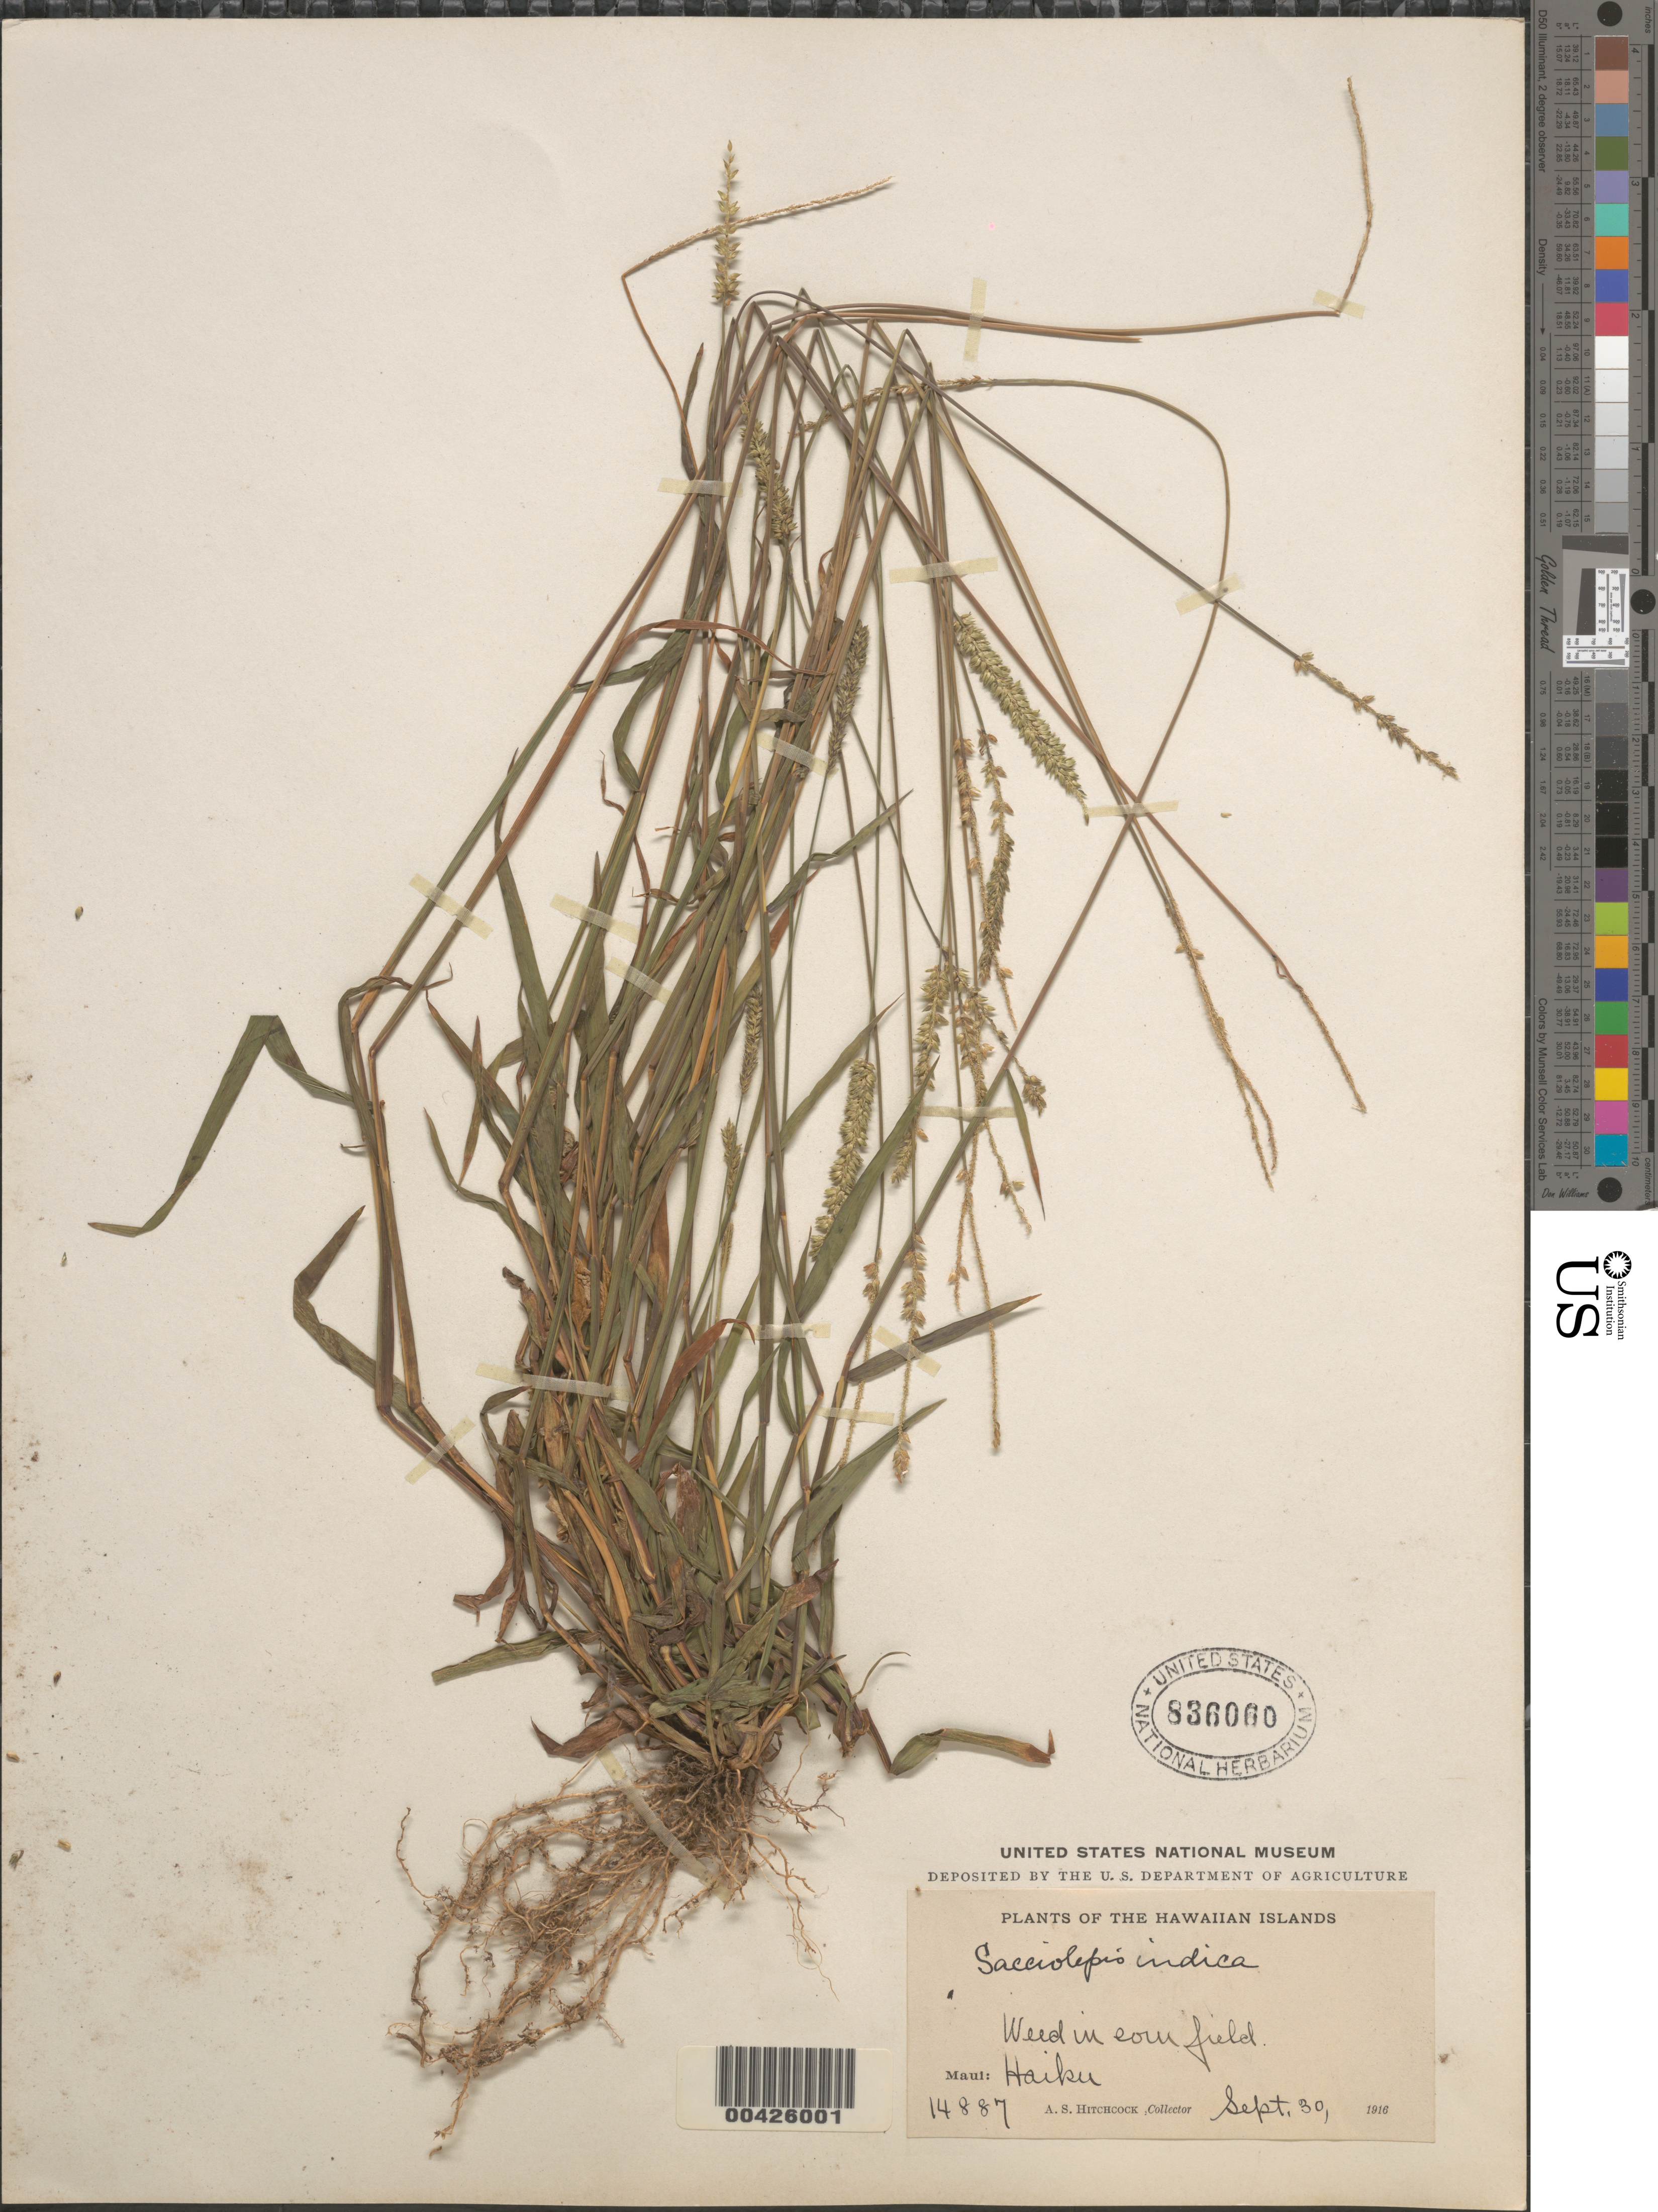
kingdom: Plantae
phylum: Tracheophyta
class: Liliopsida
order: Poales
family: Poaceae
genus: Sacciolepis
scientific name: Sacciolepis indica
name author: (L.) Chase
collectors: A. S. Hitchcock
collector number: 14887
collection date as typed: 30 Sep 1916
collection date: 1916-09-30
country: United States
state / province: Hawaii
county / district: Maui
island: Maui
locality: Haiku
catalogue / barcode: US 836060